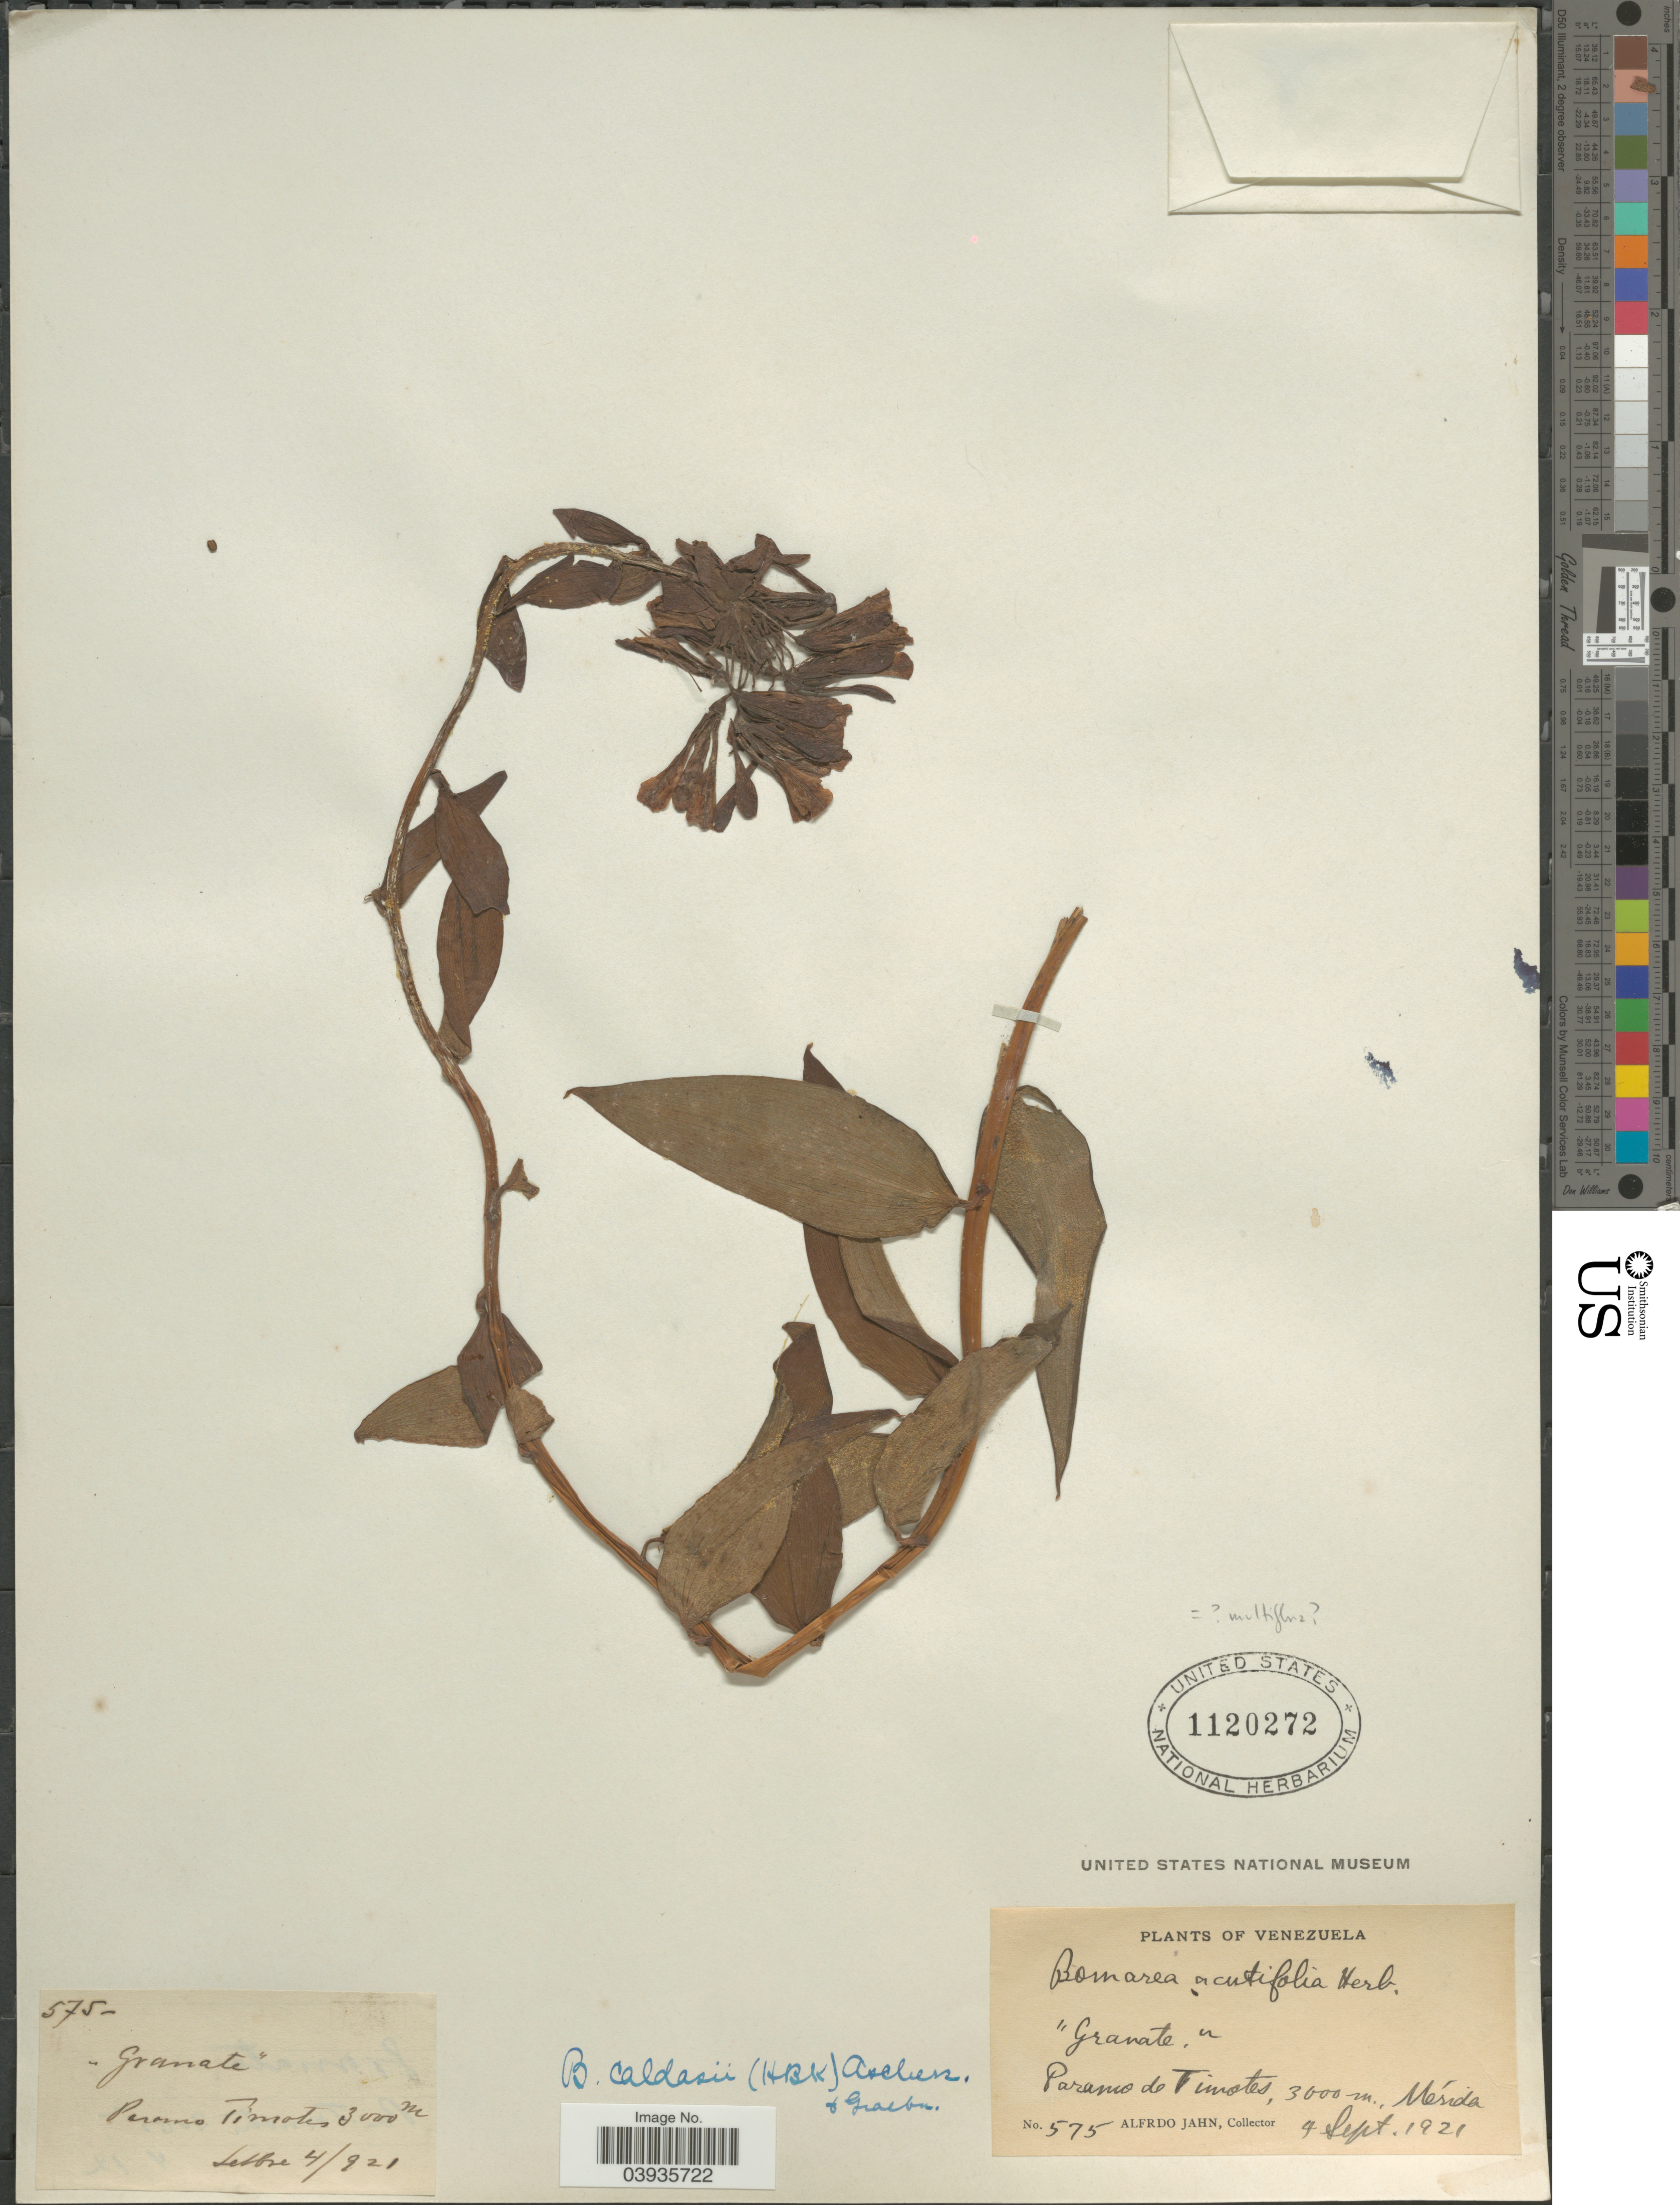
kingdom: Plantae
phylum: Tracheophyta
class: Liliopsida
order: Liliales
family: Alstroemeriaceae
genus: Bomarea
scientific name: Bomarea bredemeyeriana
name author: Herb.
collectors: A. Jahn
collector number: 575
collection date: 1921-09-04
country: Venezuela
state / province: Merida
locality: Paramo de Timotes.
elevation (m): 3000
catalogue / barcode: US 1120272